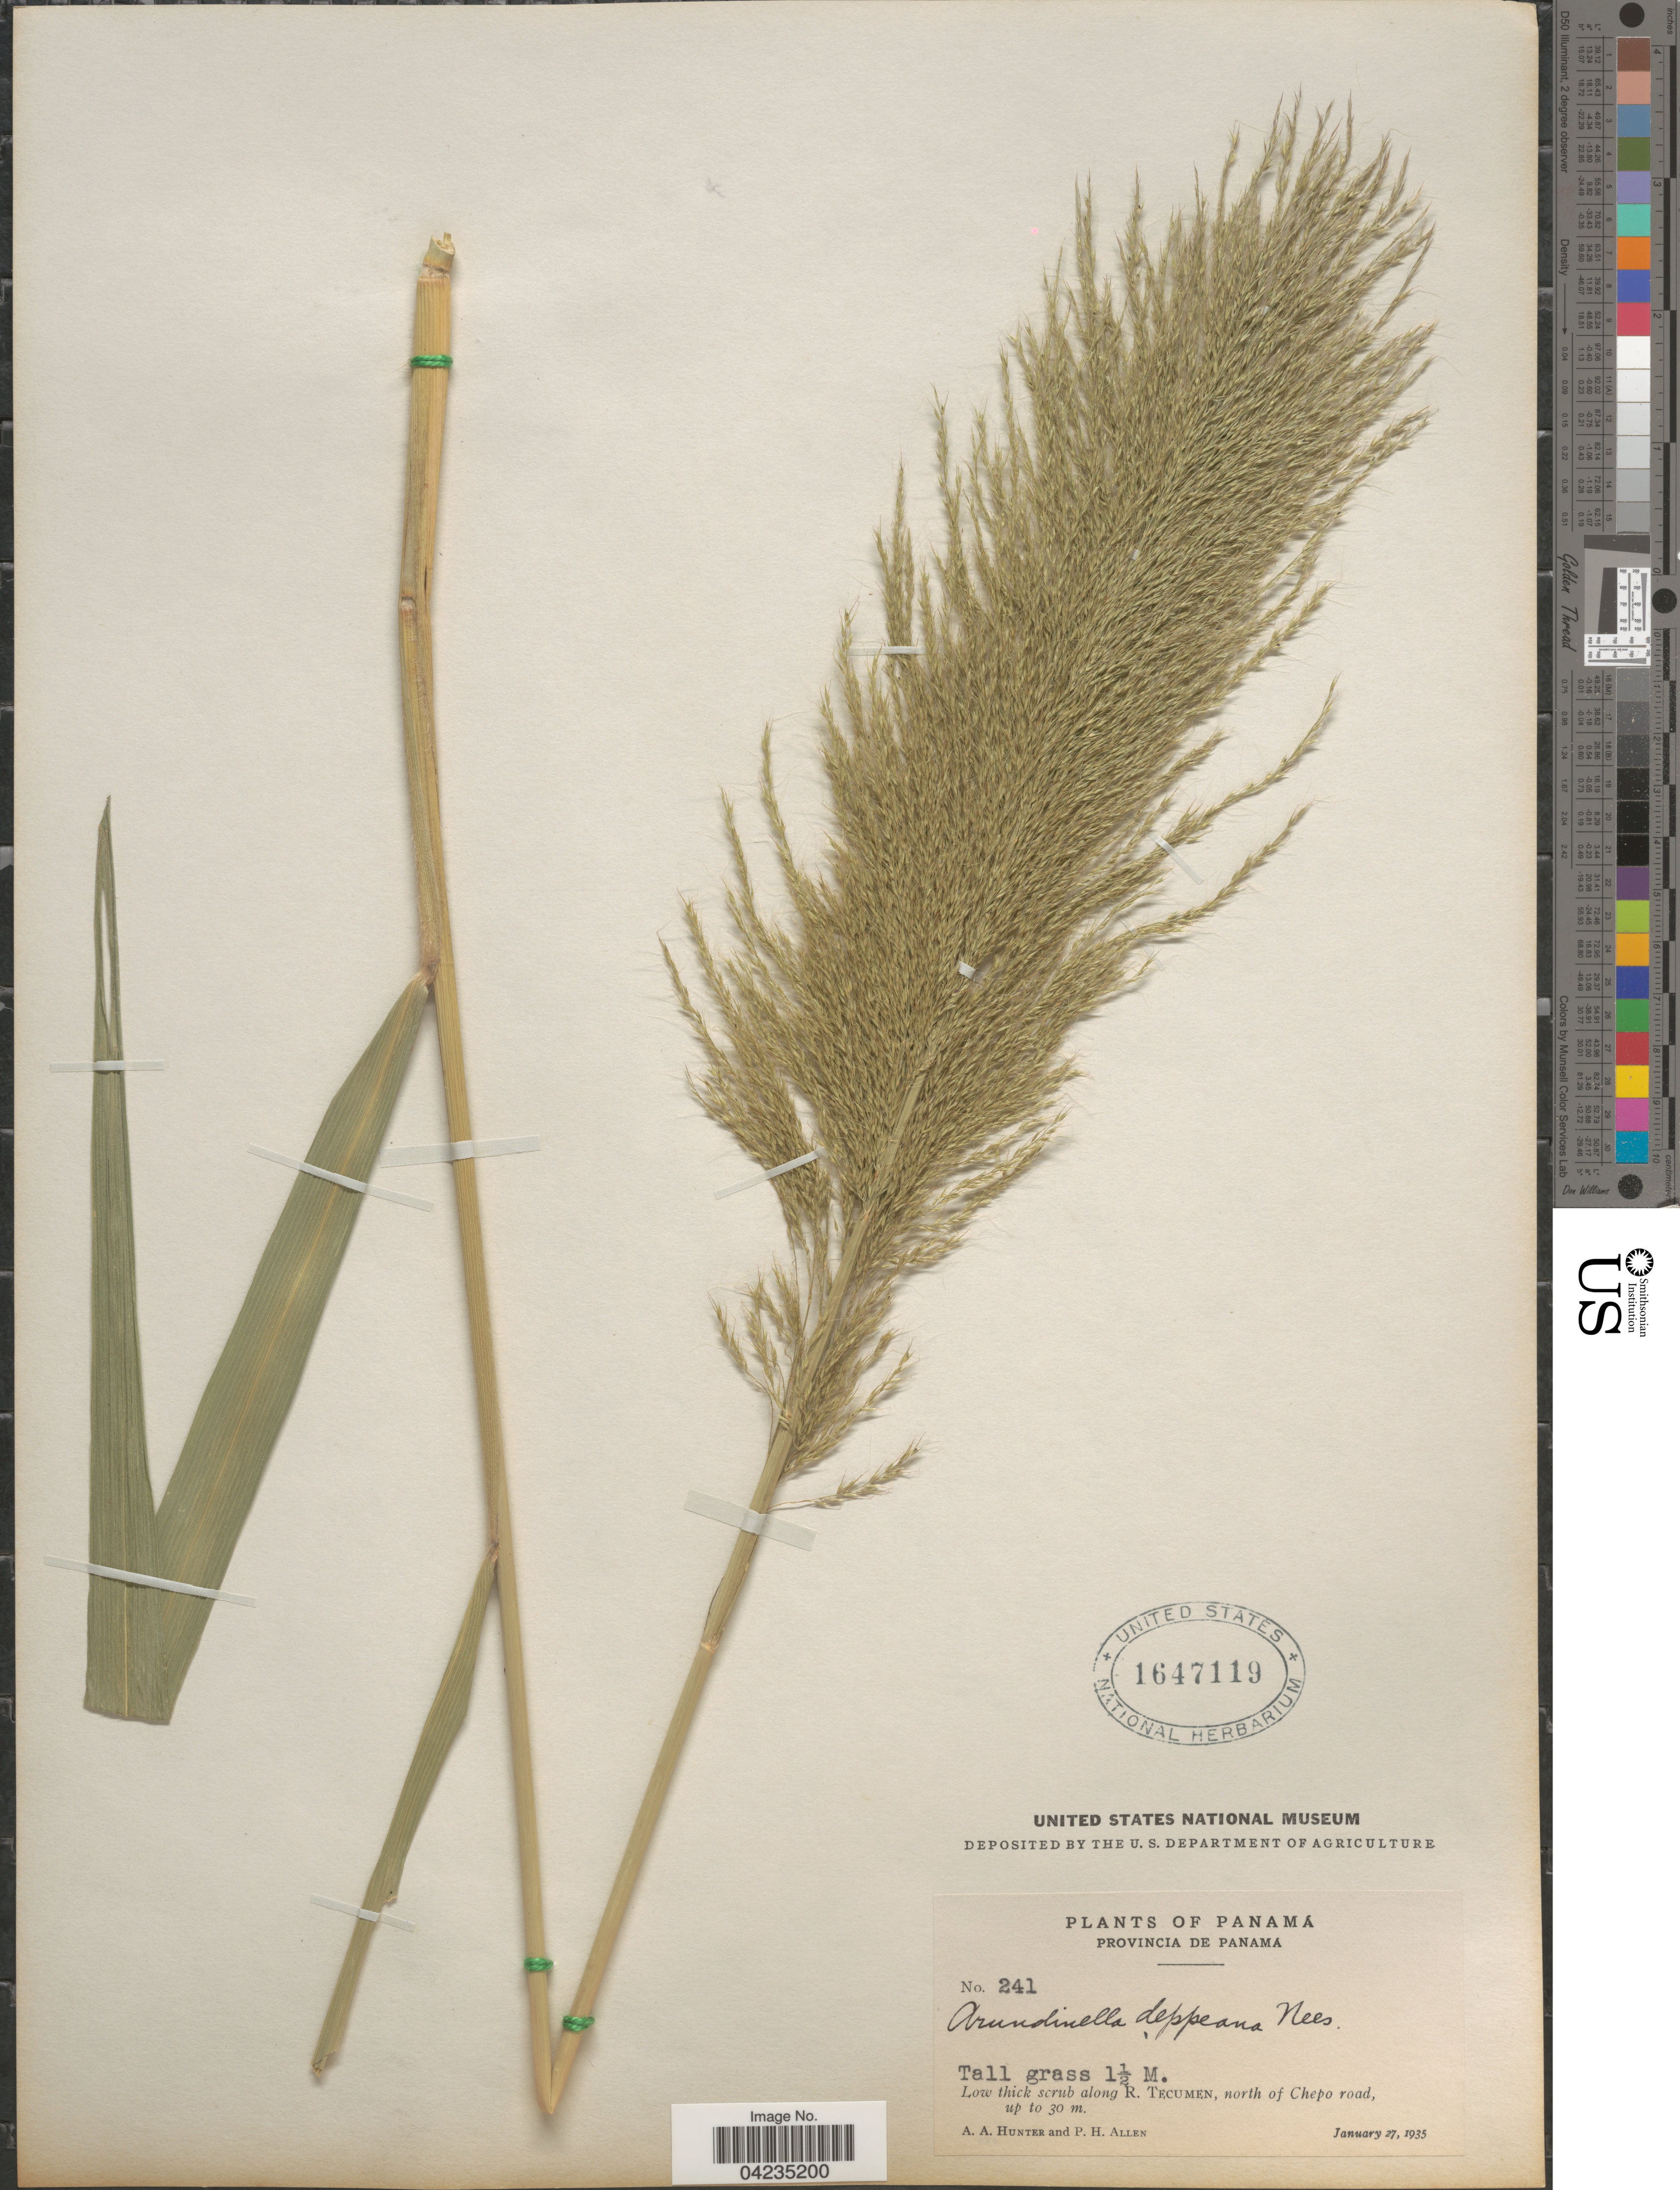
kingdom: Plantae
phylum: Tracheophyta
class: Liliopsida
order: Poales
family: Poaceae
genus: Arundinella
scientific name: Arundinella deppeana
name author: Nees ex Steud.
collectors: A. Hunter & P. H. Allen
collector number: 241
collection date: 1935-01-27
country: Panama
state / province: Panamá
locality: Low thick scrub along R. Tecumen, north of Chepo road.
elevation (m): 30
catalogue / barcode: US 1647119